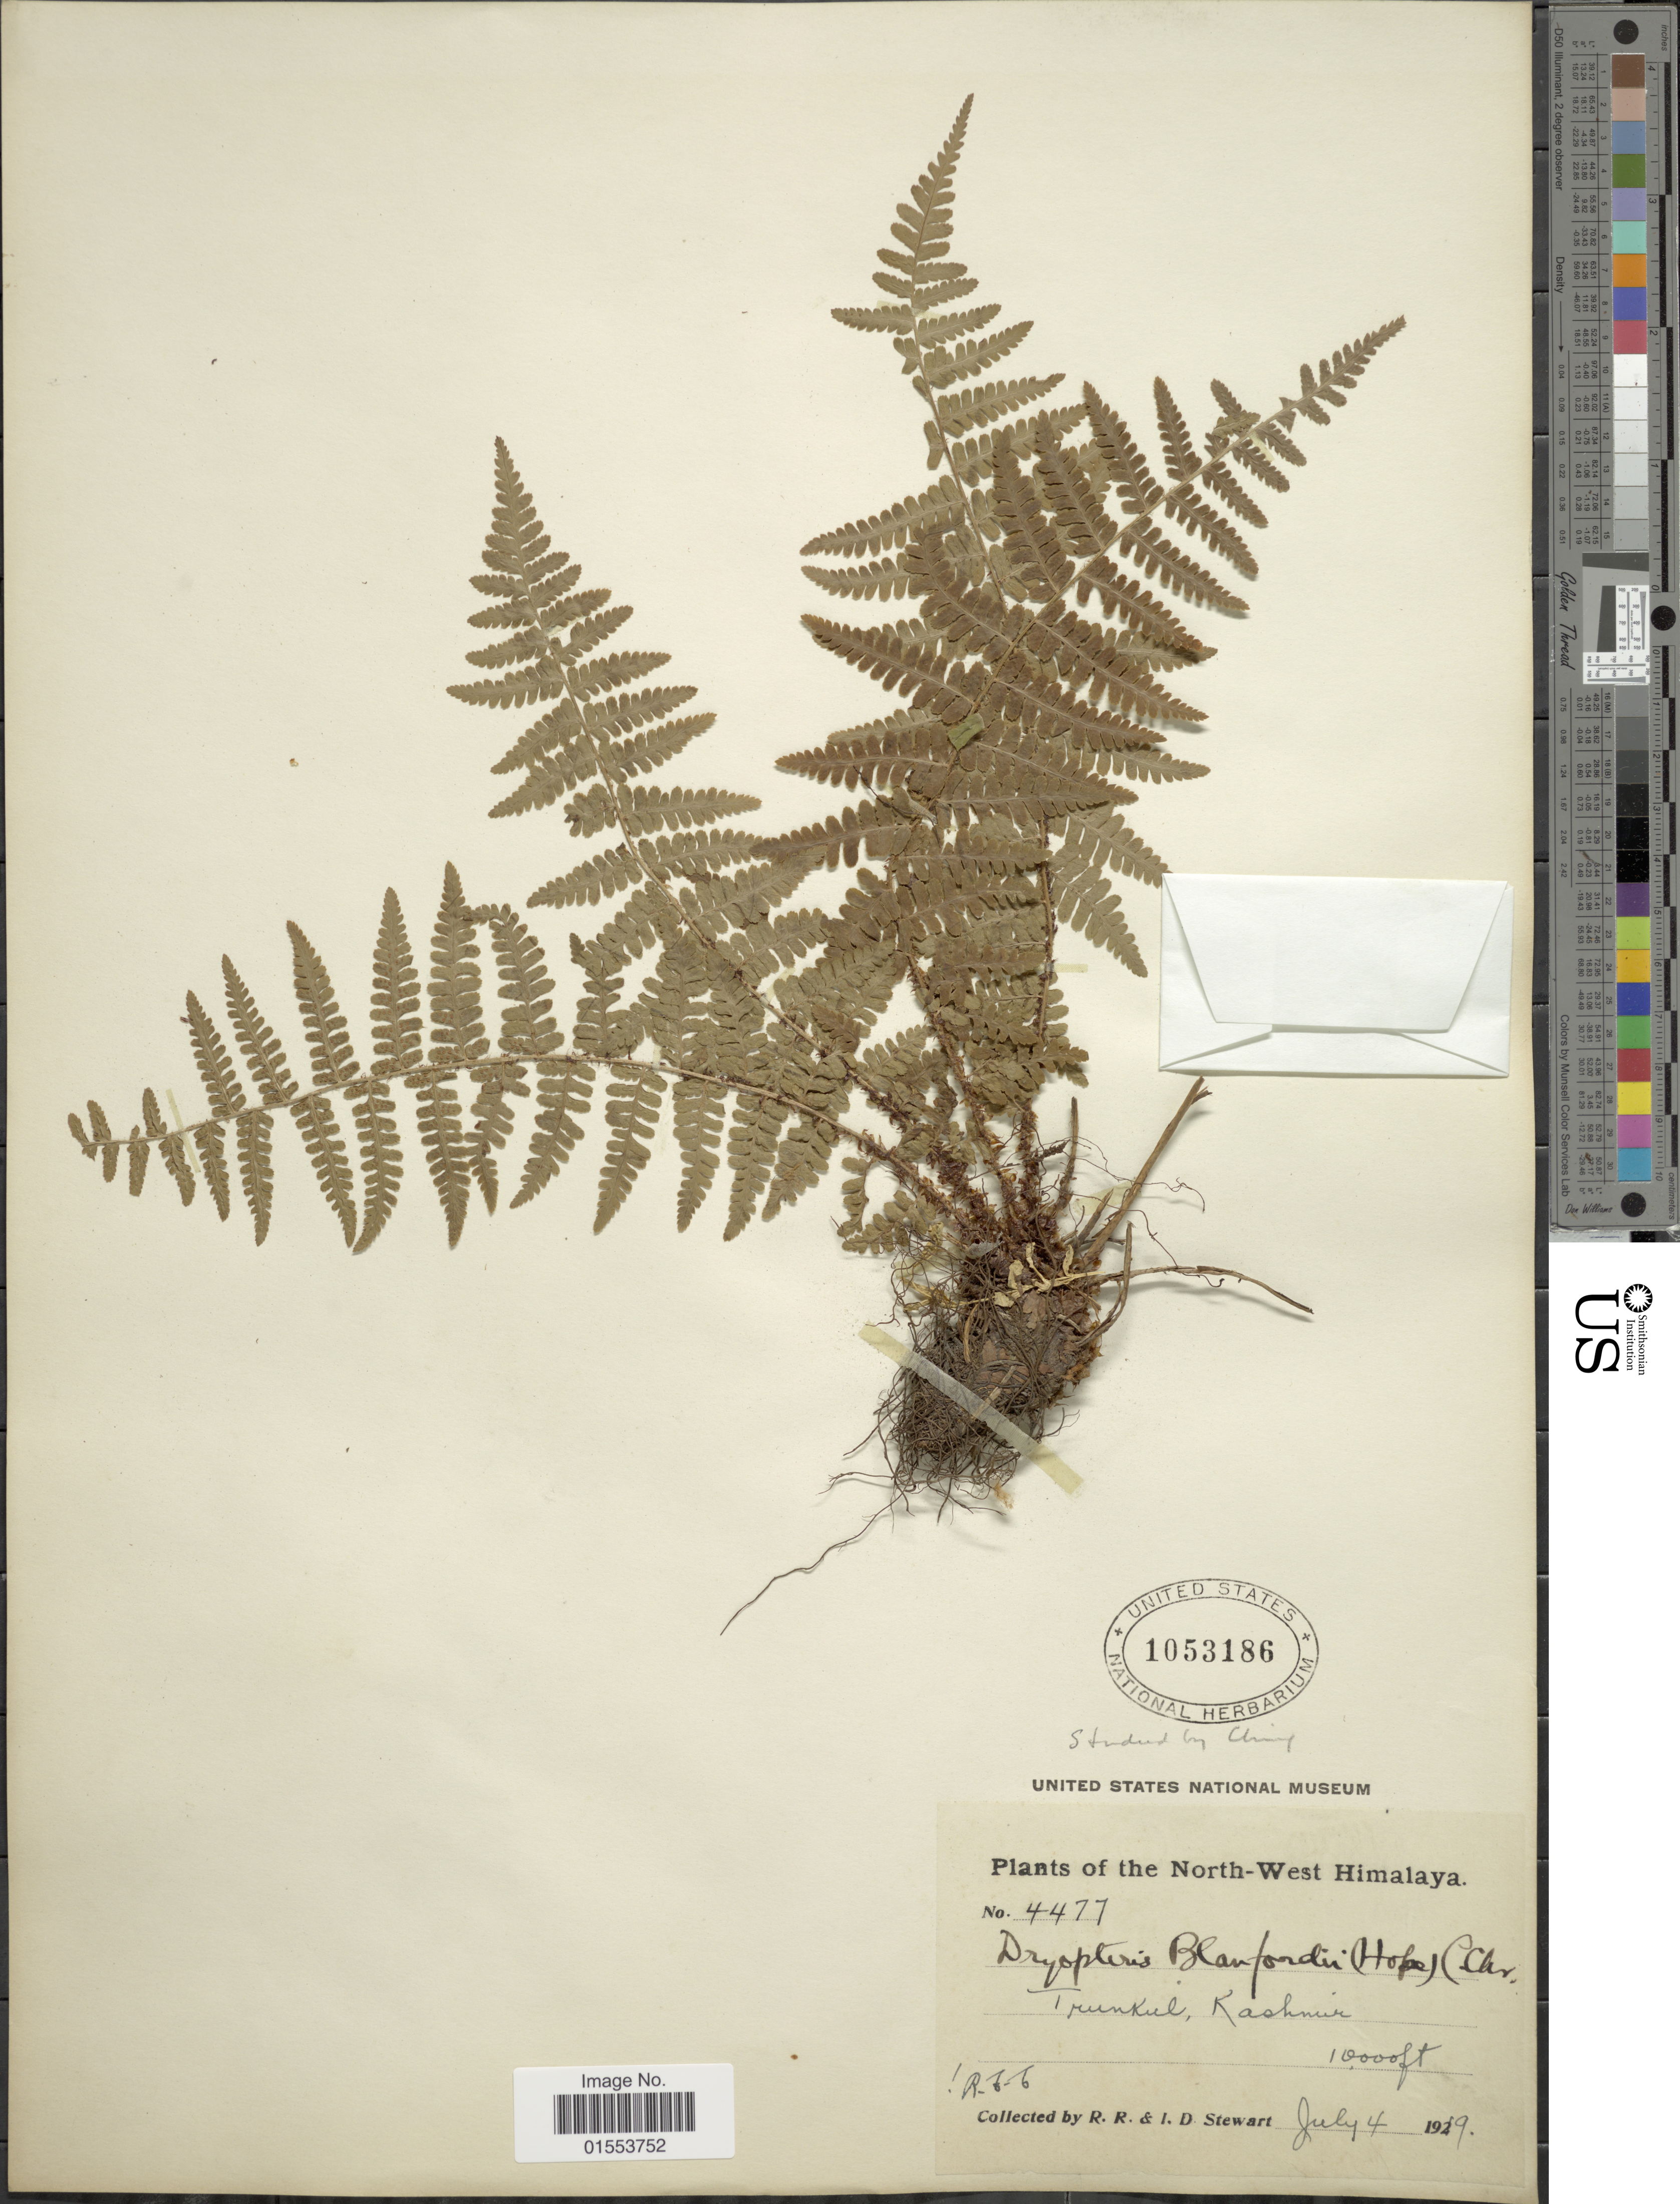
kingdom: Plantae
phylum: Tracheophyta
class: Polypodiopsida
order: Polypodiales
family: Dryopteridaceae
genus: Dryopteris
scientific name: Dryopteris blanfordii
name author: (C. Hope) C. Chr.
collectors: R. R. Stewart & I. Stewart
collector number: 4477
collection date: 1919-07-04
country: India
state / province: Jammu and Kashmir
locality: North-West Himalaya, Trunkul, Kashmir.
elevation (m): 3048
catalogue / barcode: US 1053186